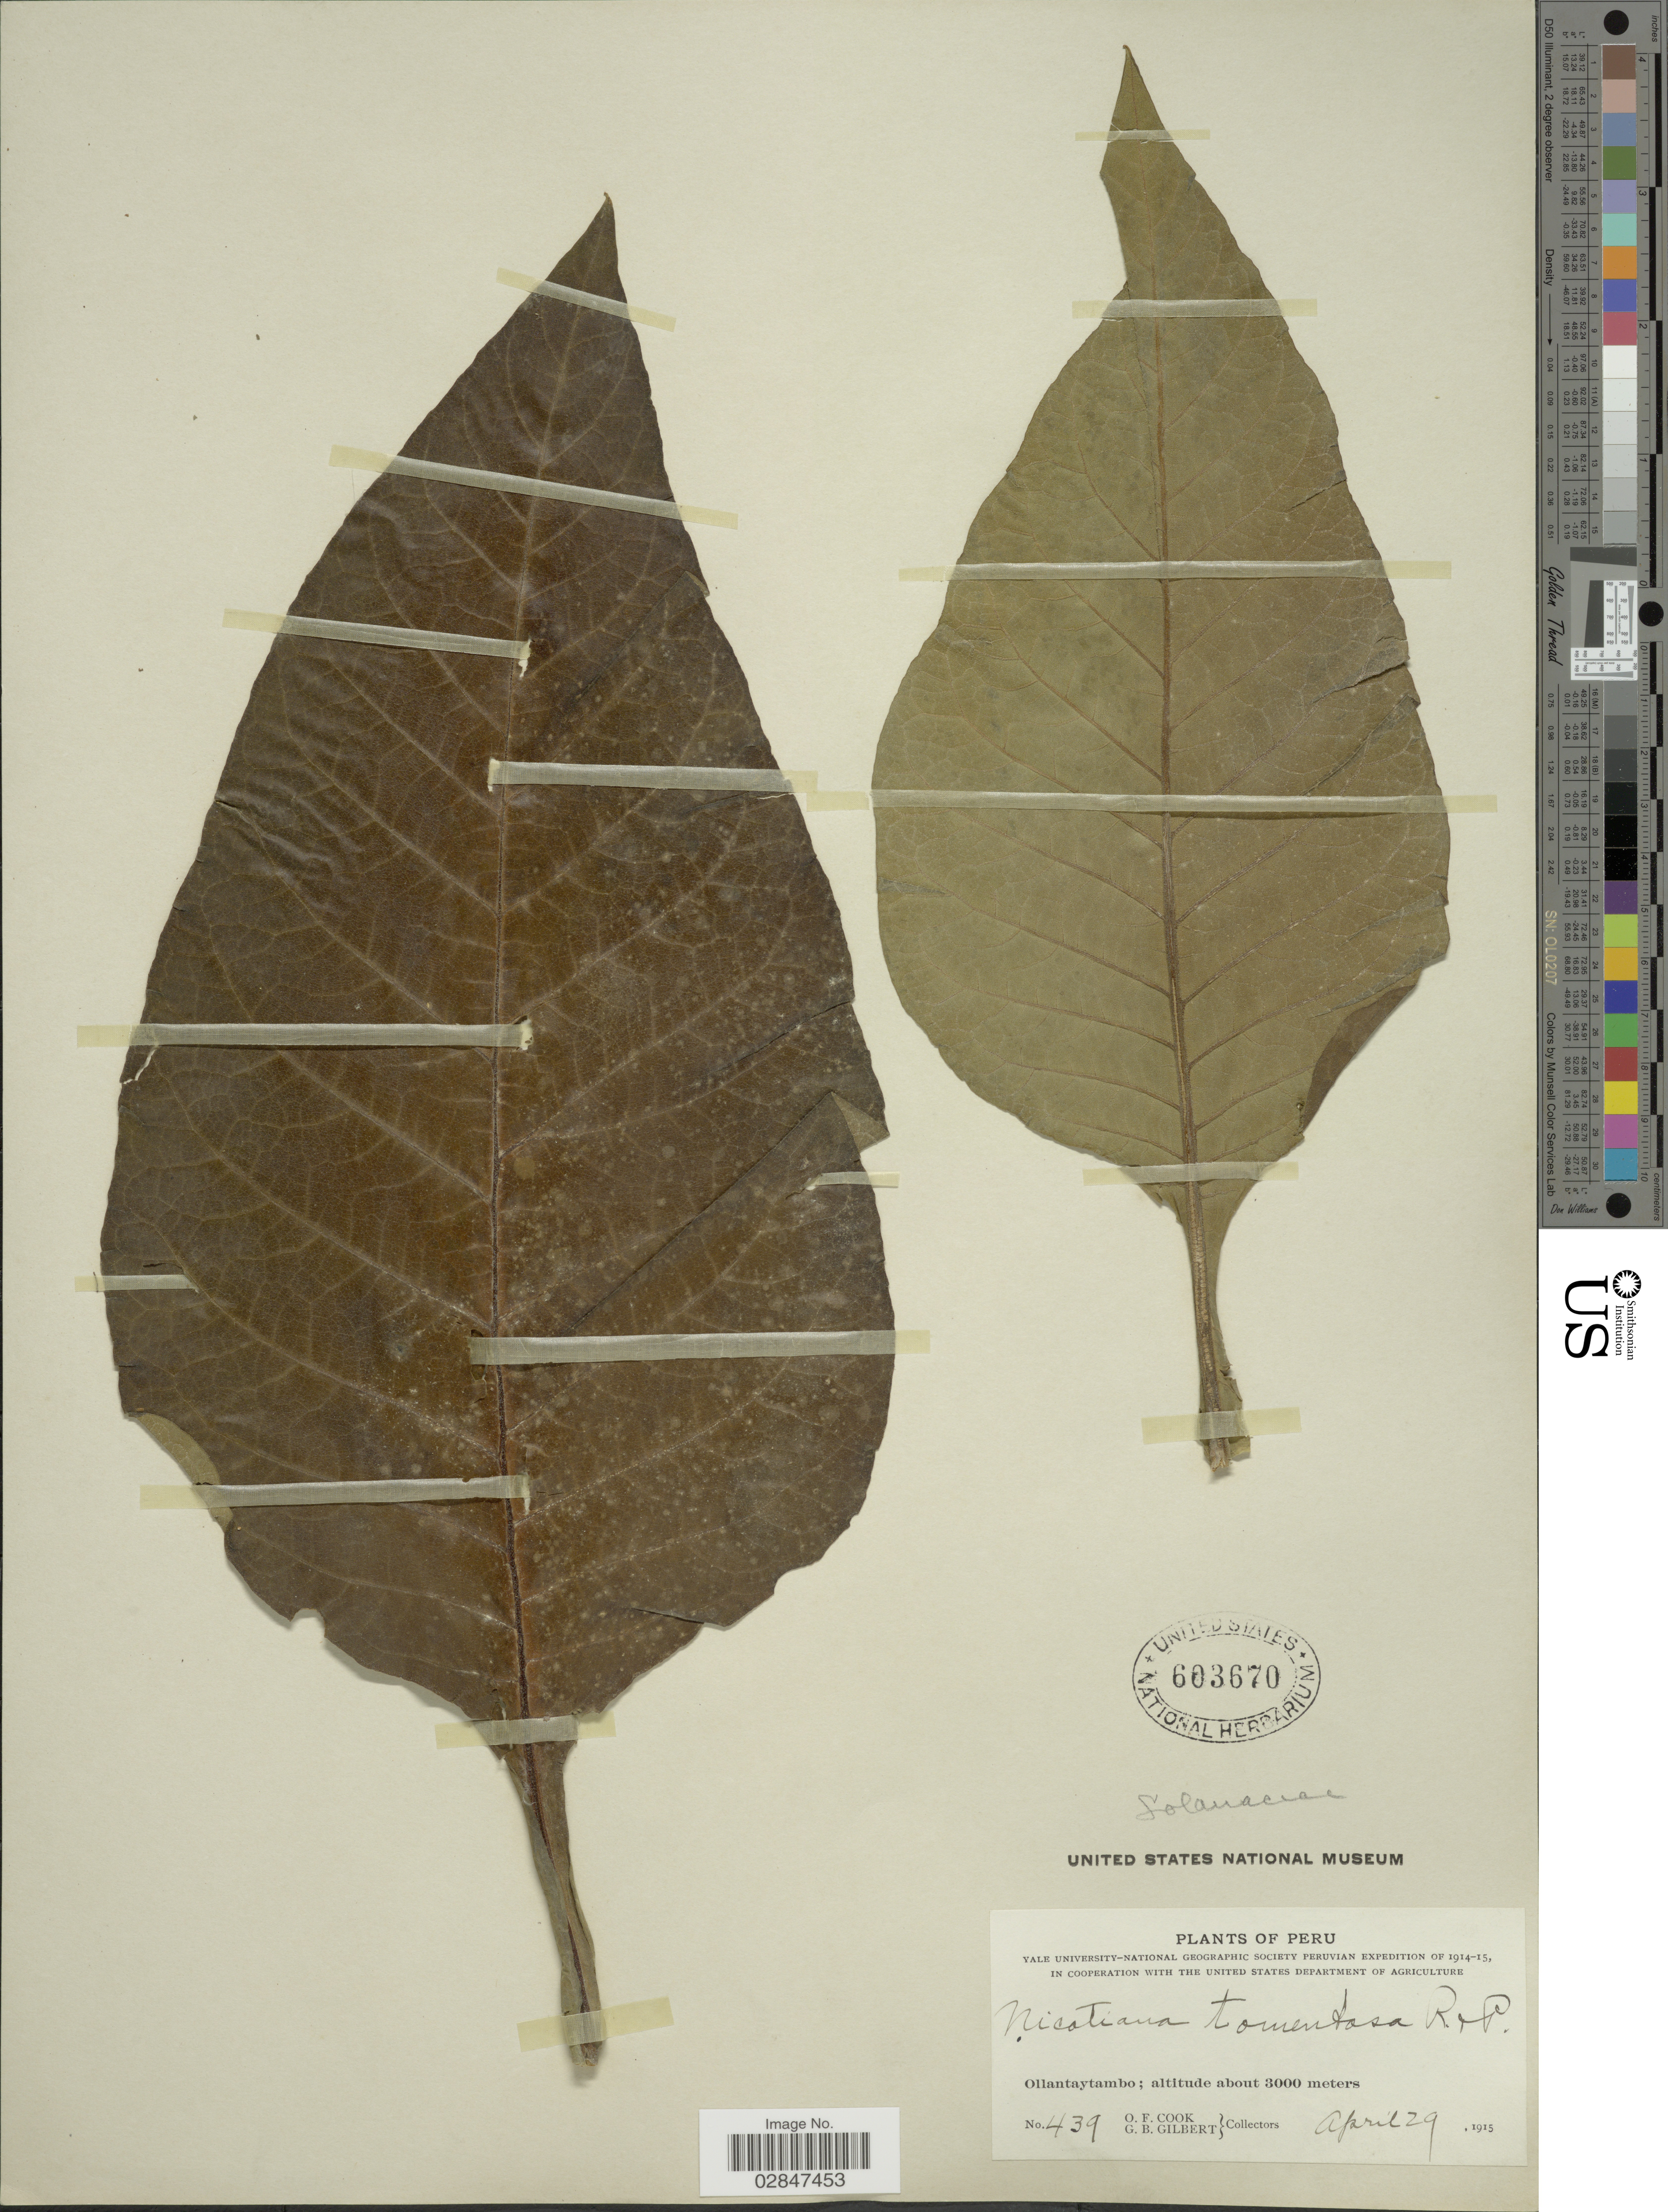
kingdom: Plantae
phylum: Tracheophyta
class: Magnoliopsida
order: Solanales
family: Solanaceae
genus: Nicotiana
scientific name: Nicotiana tomentosa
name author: Ruiz & Pav.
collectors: O. F. Cook & G. B. Gilbert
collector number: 439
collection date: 1915-04-29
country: Peru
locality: Ollantaytambo.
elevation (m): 3000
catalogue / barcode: US 603670